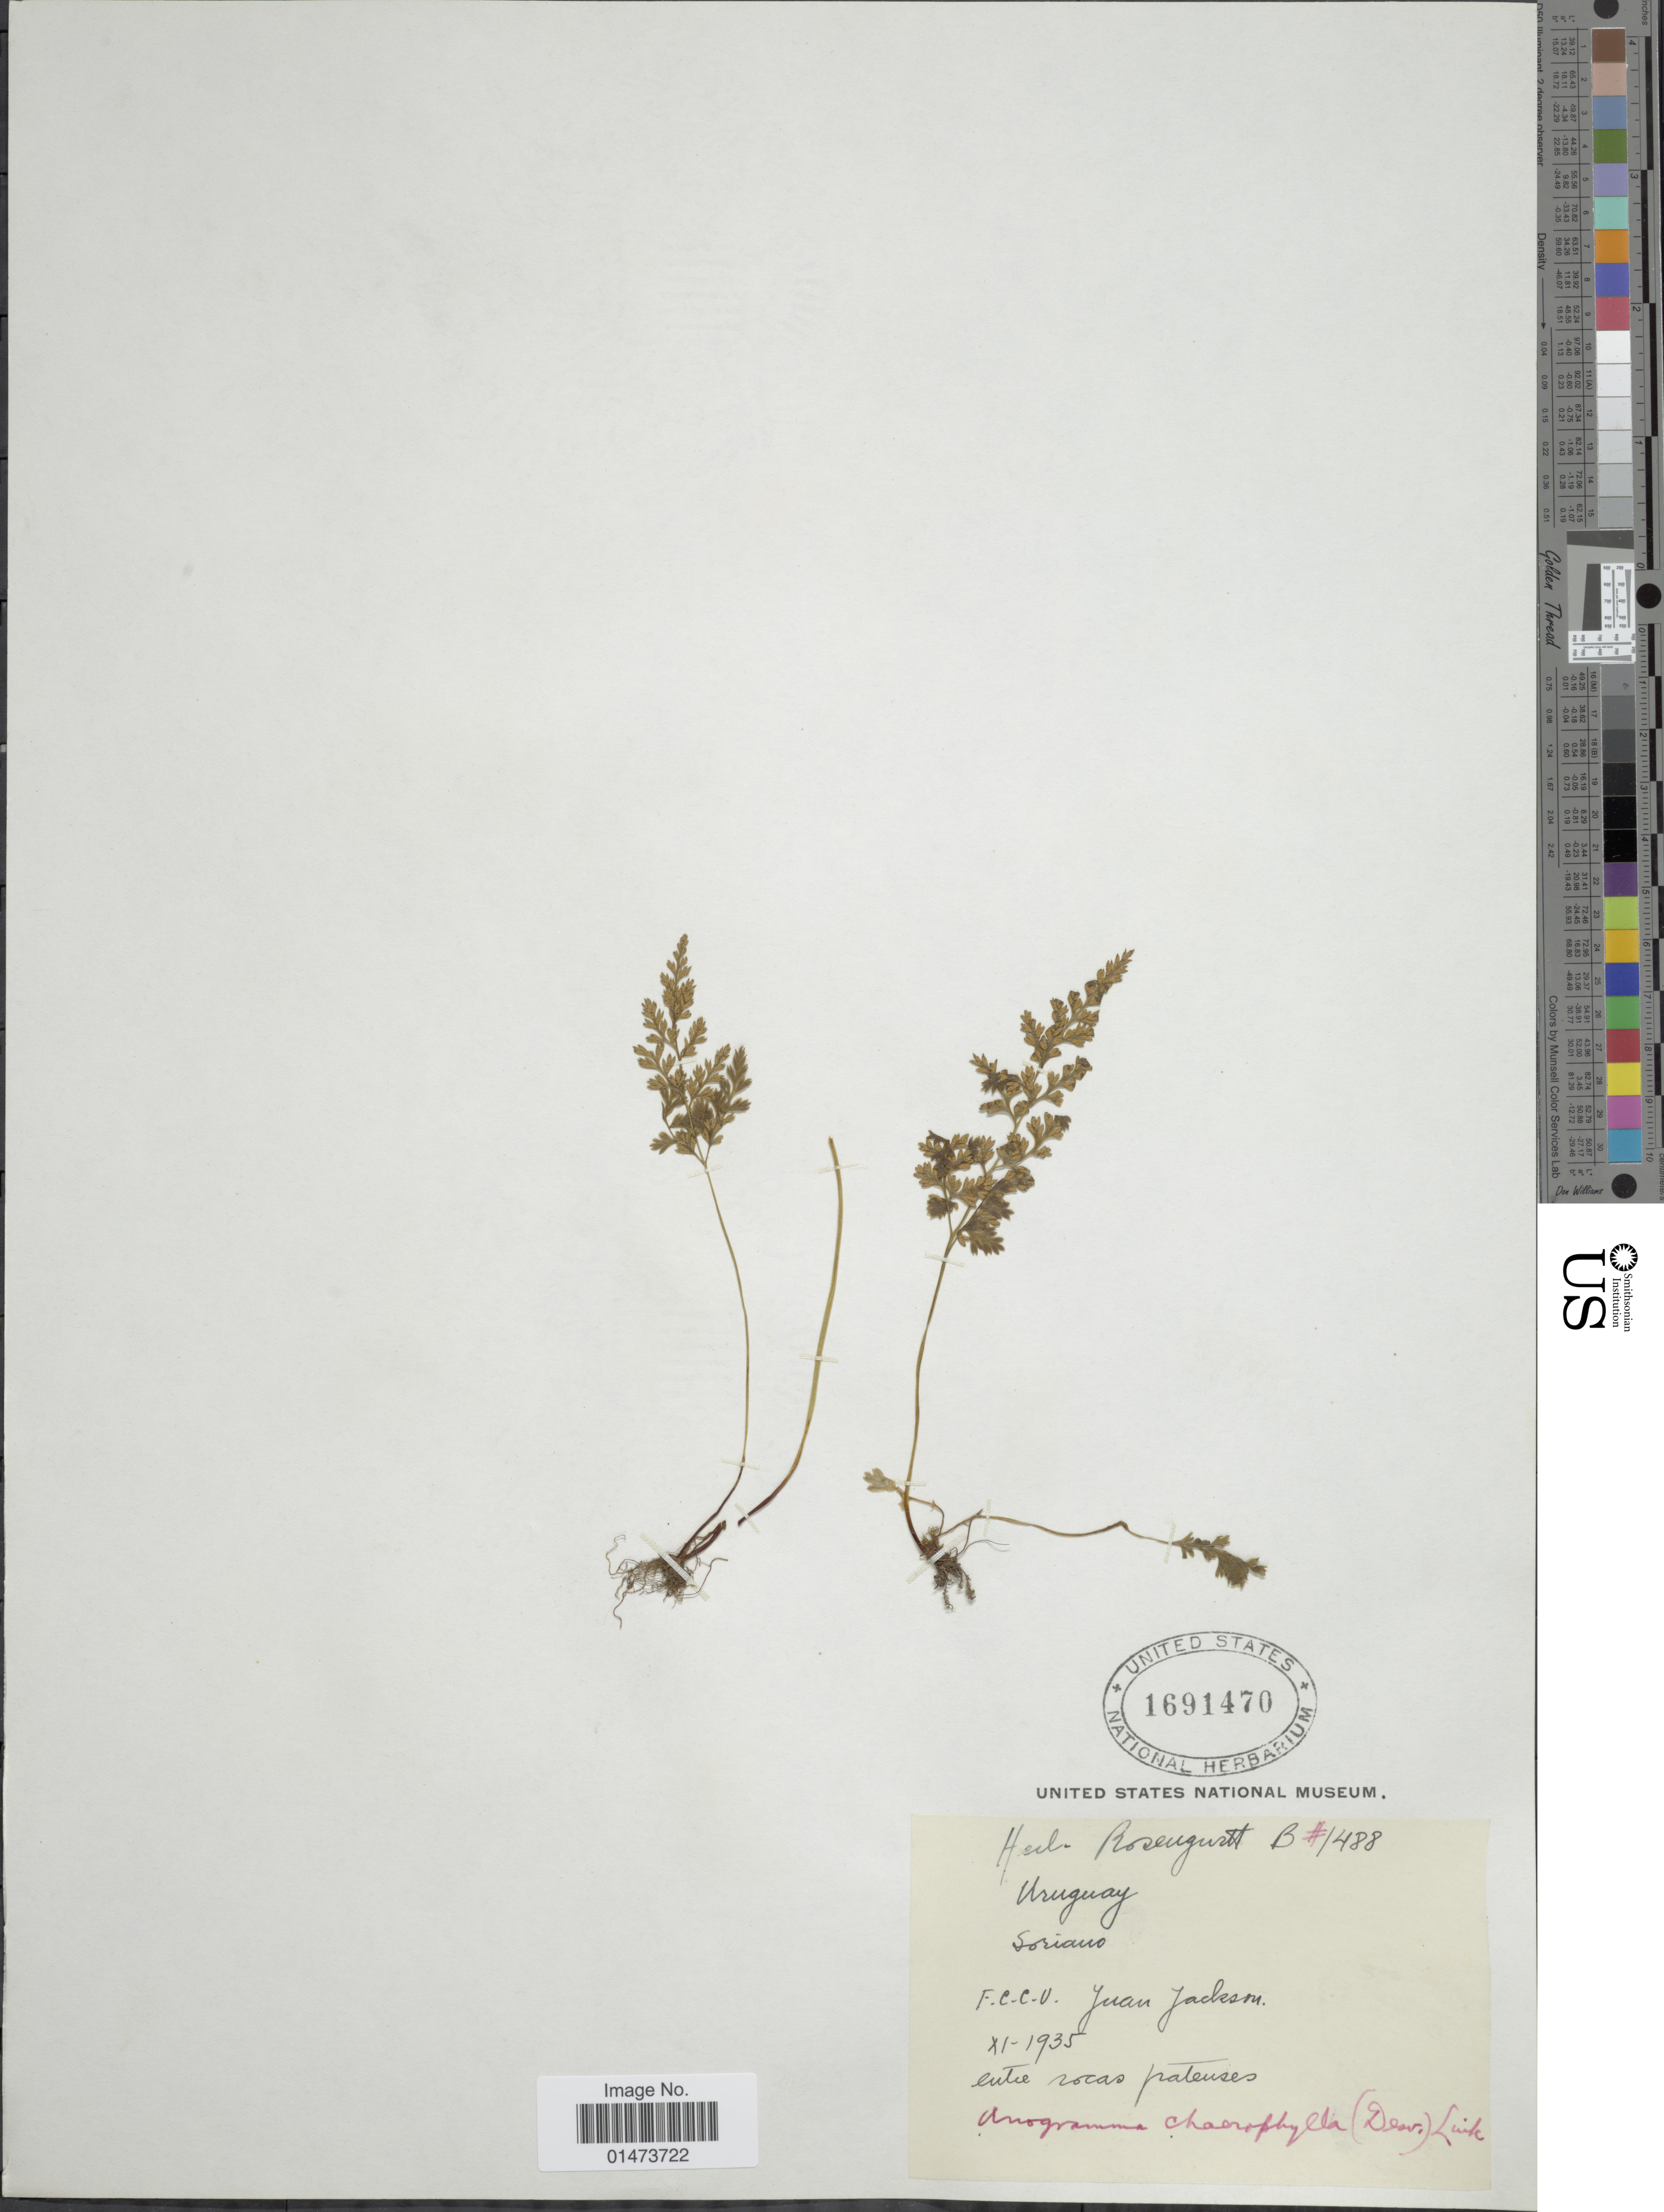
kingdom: Plantae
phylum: Tracheophyta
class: Polypodiopsida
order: Polypodiales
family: Pteridaceae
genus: Anogramma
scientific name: Anogramma chaerophylla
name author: (Desv.) Link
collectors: ex herb. Rosengurtt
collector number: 1488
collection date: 1935-11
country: Uruguay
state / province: Soriano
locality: F.C.C.V. Juan Jackson, entre rocas pratenses.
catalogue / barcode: US 1691470